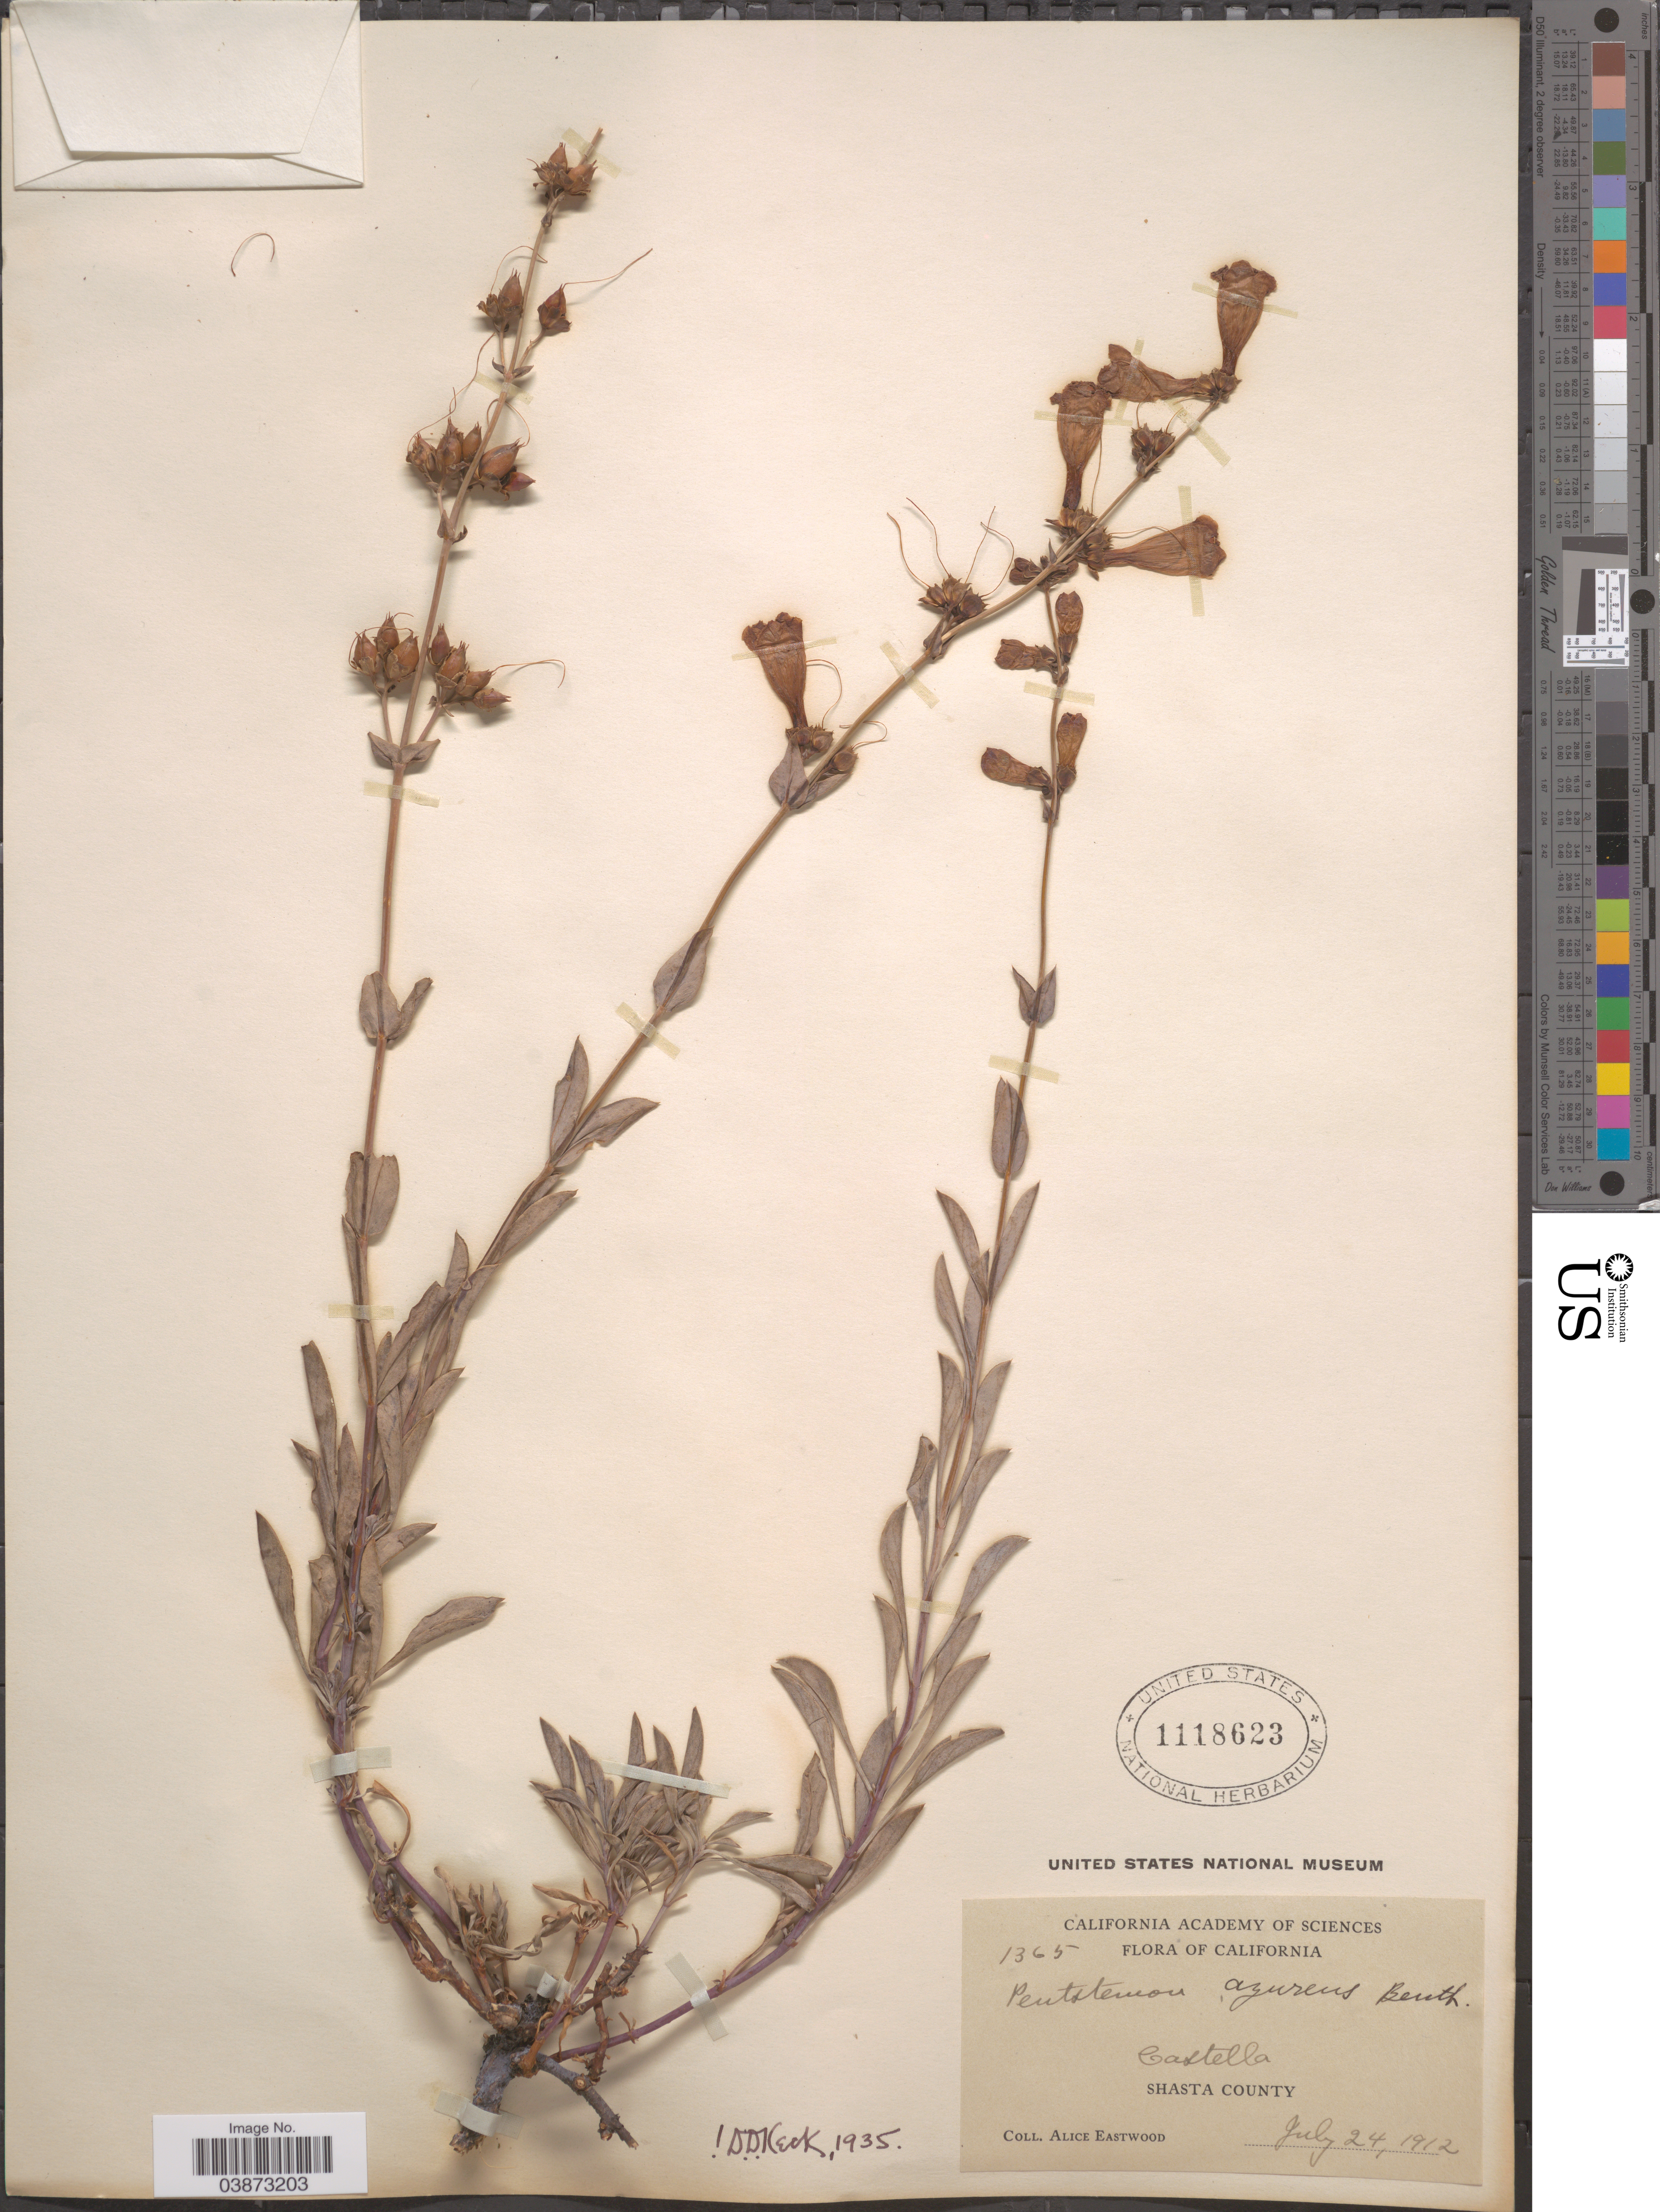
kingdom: Plantae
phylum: Tracheophyta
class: Magnoliopsida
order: Lamiales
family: Plantaginaceae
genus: Penstemon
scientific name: Penstemon azureus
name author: Benth.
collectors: A. Eastwood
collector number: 1365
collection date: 1912-07-24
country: United States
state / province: California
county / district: Shasta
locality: Castella. Shasta County.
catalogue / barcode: US 1118623